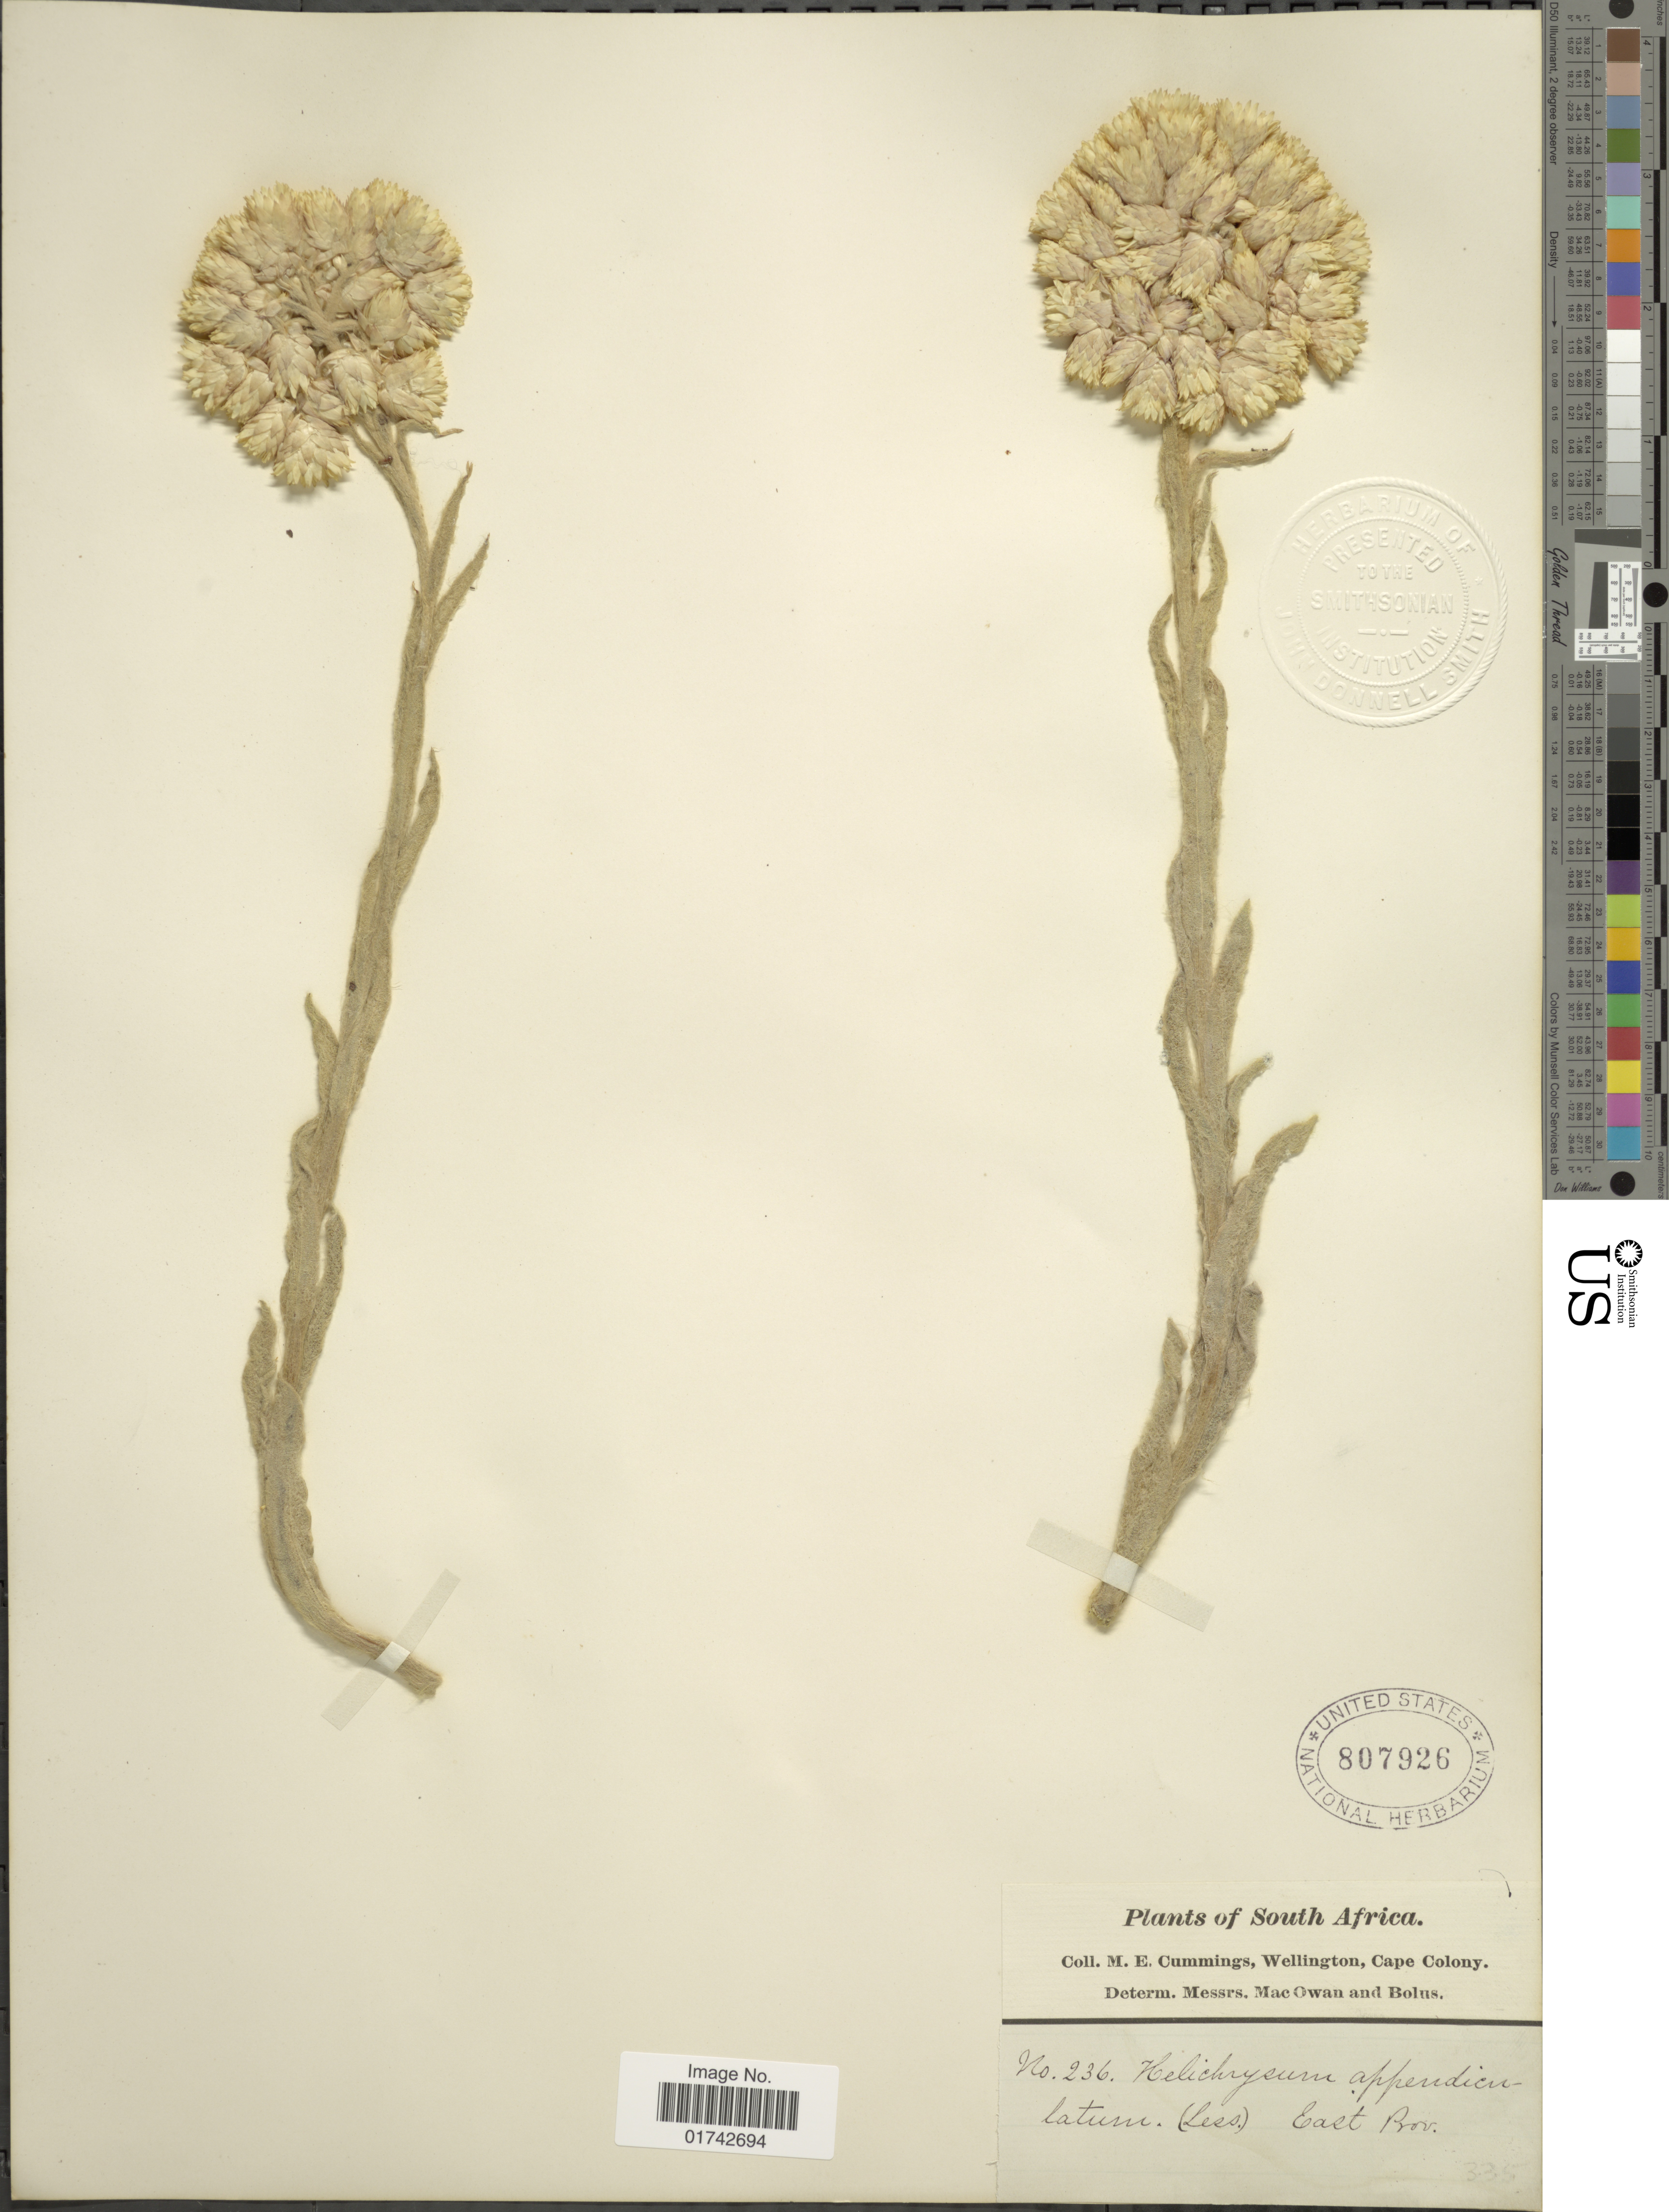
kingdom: Plantae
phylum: Tracheophyta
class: Magnoliopsida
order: Asterales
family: Asteraceae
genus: Helichrysum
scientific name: Helichrysum appendiculatum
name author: (L. f.) Less.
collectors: M. E. Cummings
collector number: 236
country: South Africa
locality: East Prov.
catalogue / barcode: US 807926